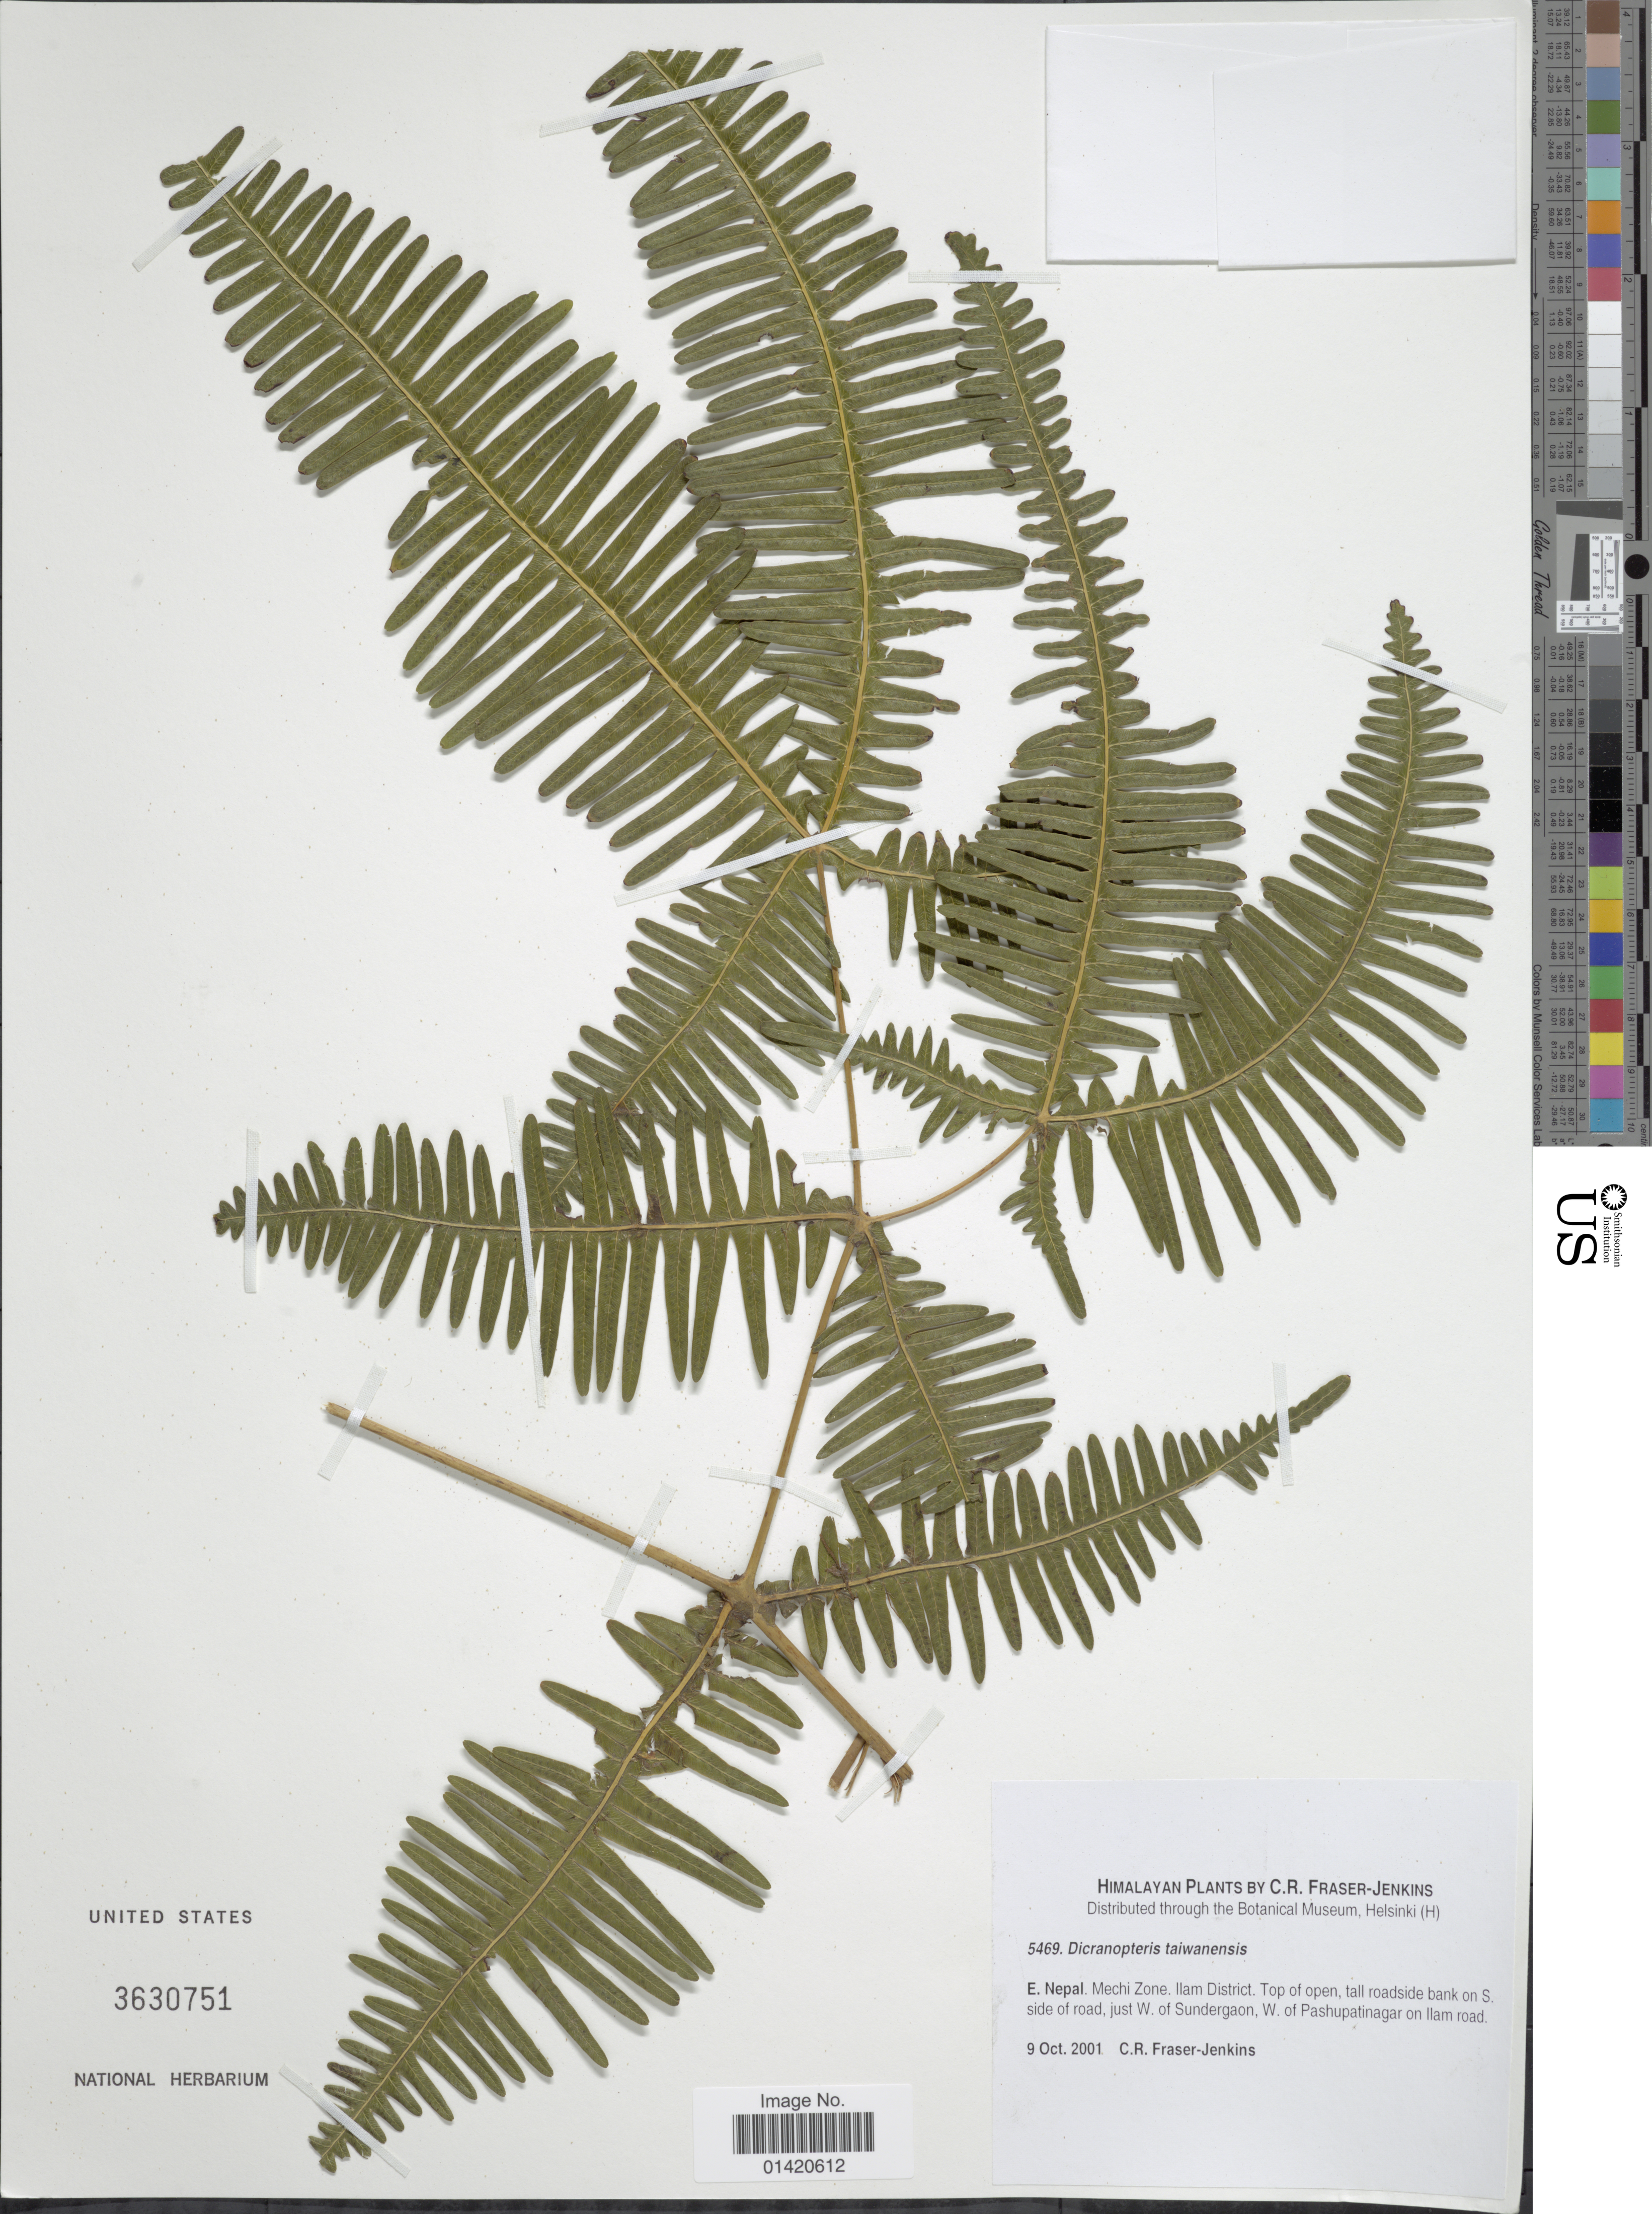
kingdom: Plantae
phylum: Tracheophyta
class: Polypodiopsida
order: Gleicheniales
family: Gleicheniaceae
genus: Dicranopteris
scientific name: Dicranopteris taiwanensis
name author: Ching & P.S. Chiu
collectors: C. R. Fraser-Jenkins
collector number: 5469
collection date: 2001-10-09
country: Nepal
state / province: Mechi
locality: E Nepal. Mechi Zone, Ilam District. Top of open, tall roadside bank on S. side of road, just W. of Sundergaon, W of Pashupatinagar on Ilam road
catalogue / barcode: US 3630751